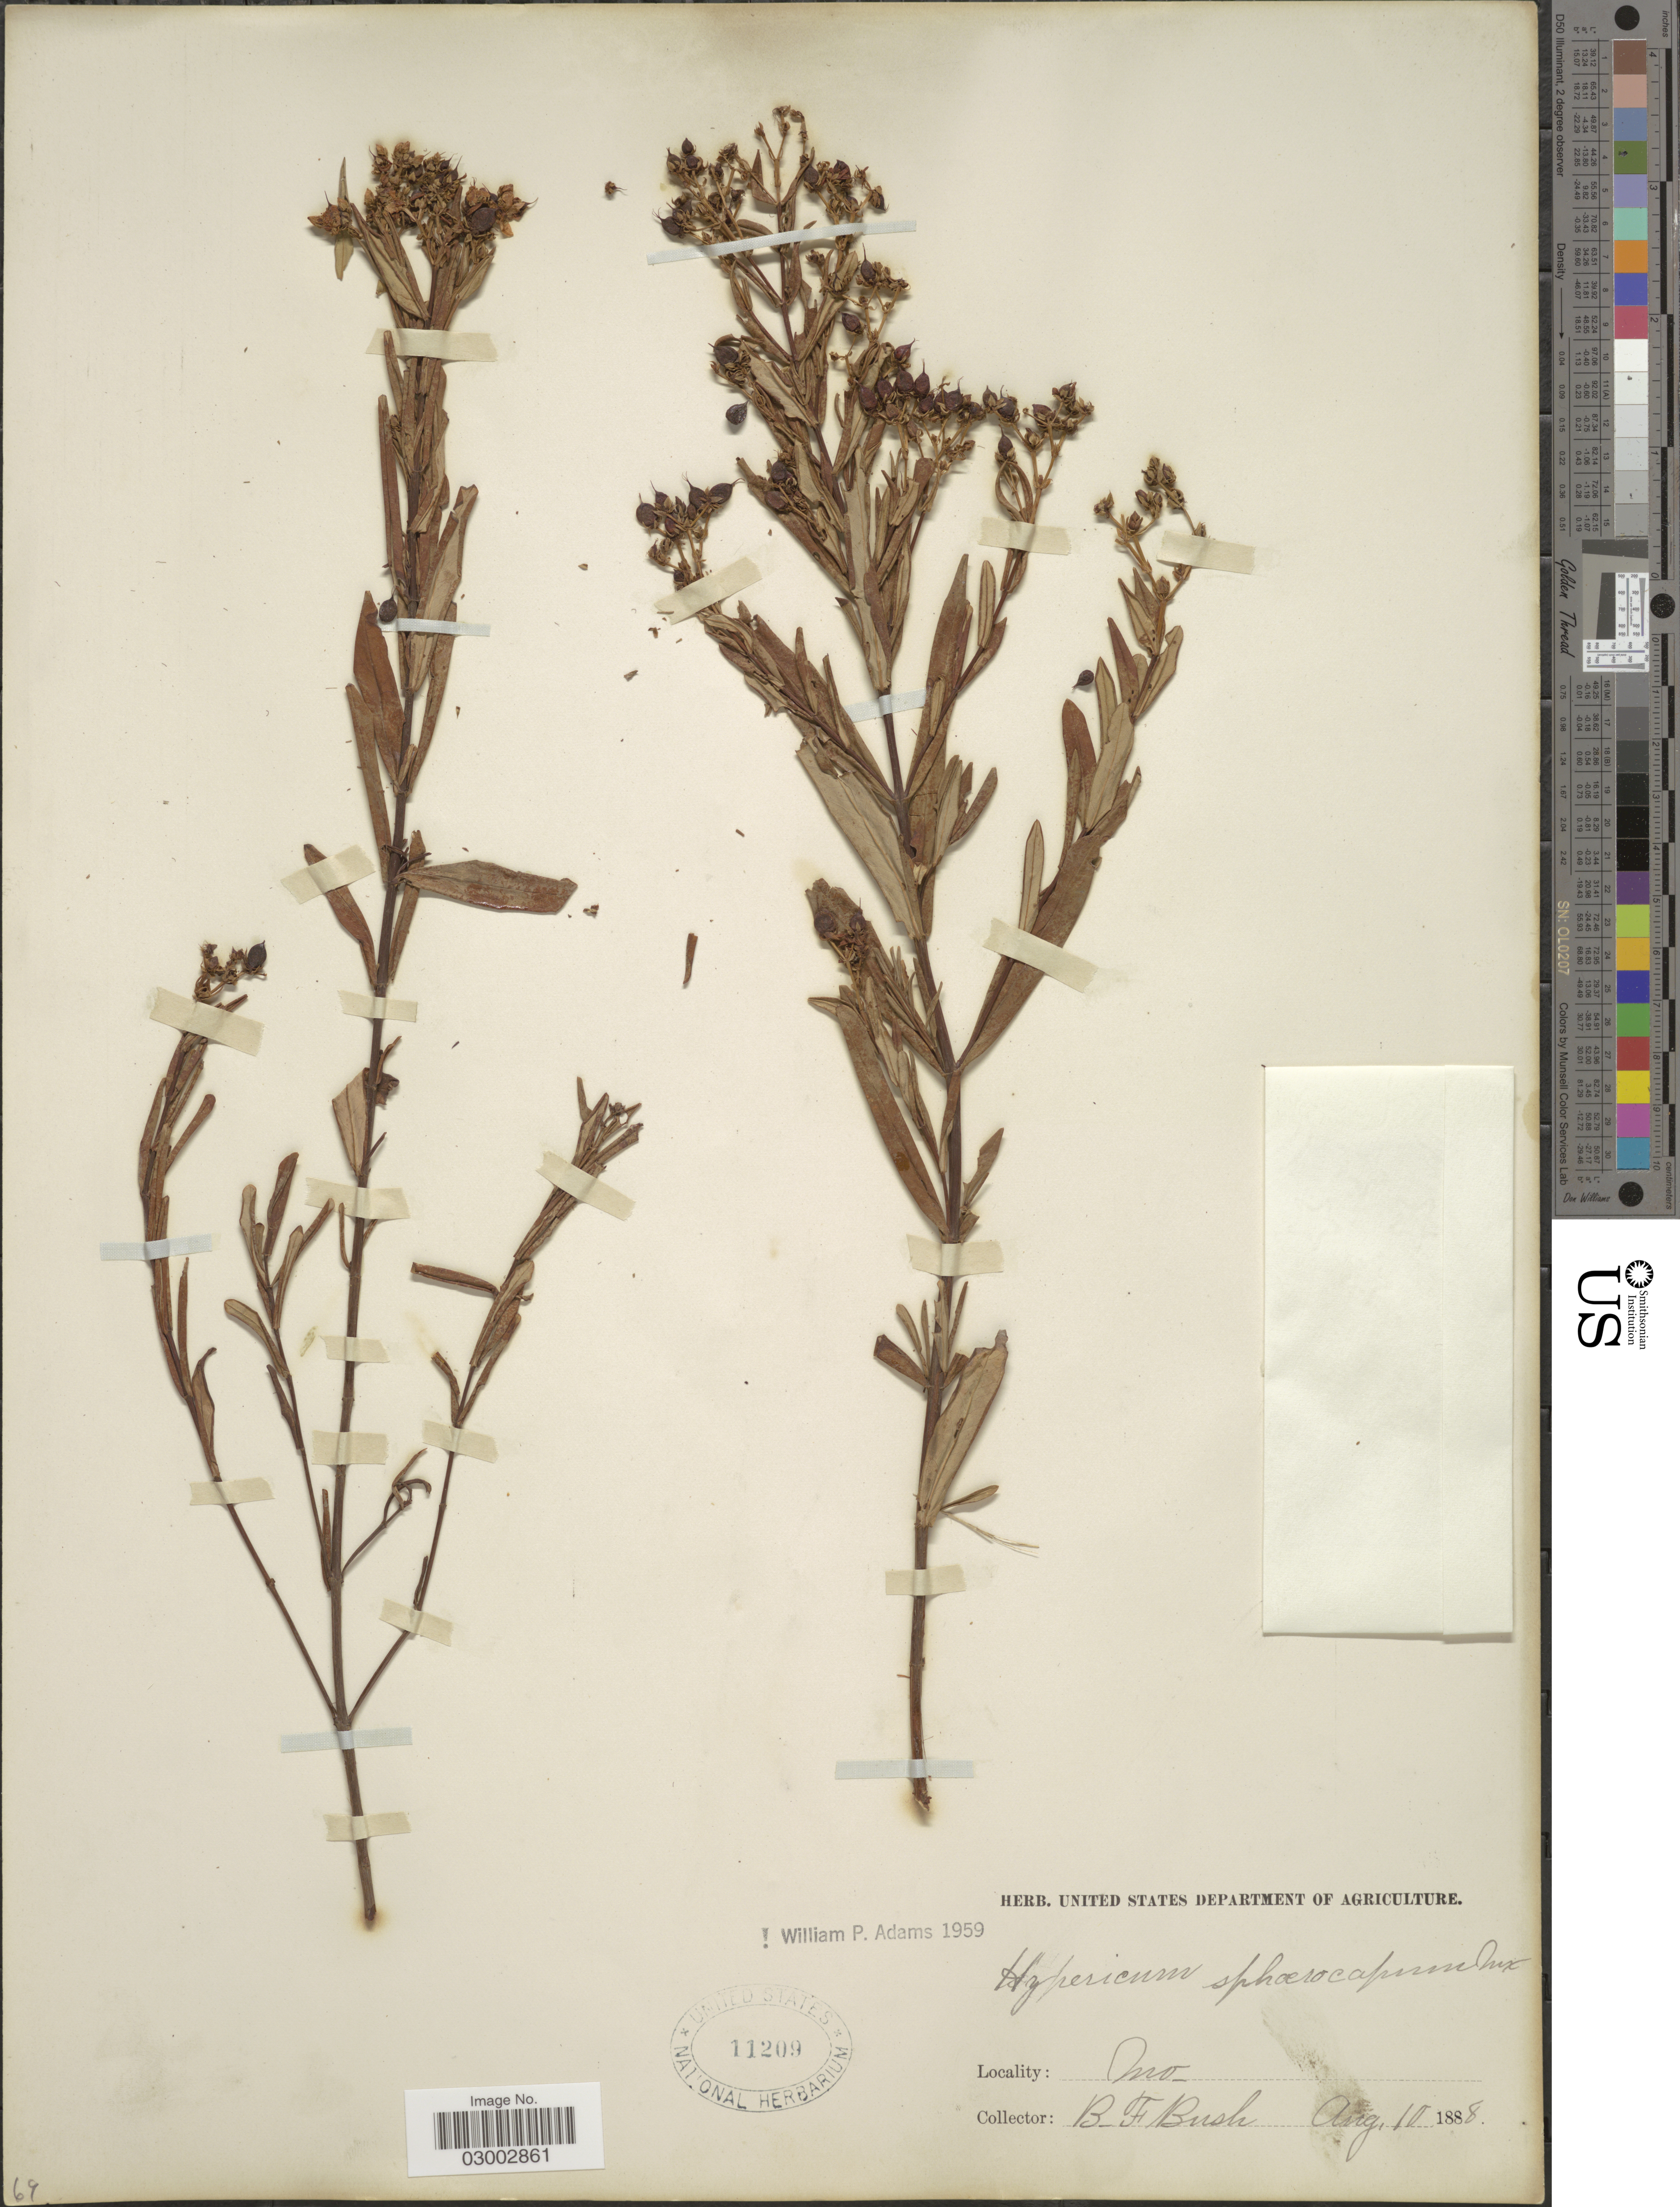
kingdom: Plantae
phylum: Tracheophyta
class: Magnoliopsida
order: Malpighiales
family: Hypericaceae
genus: Hypericum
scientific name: Hypericum sphaerocarpum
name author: Michx.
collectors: B. F. Bush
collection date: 1888-08-10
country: United States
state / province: Missouri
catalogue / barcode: US 11209